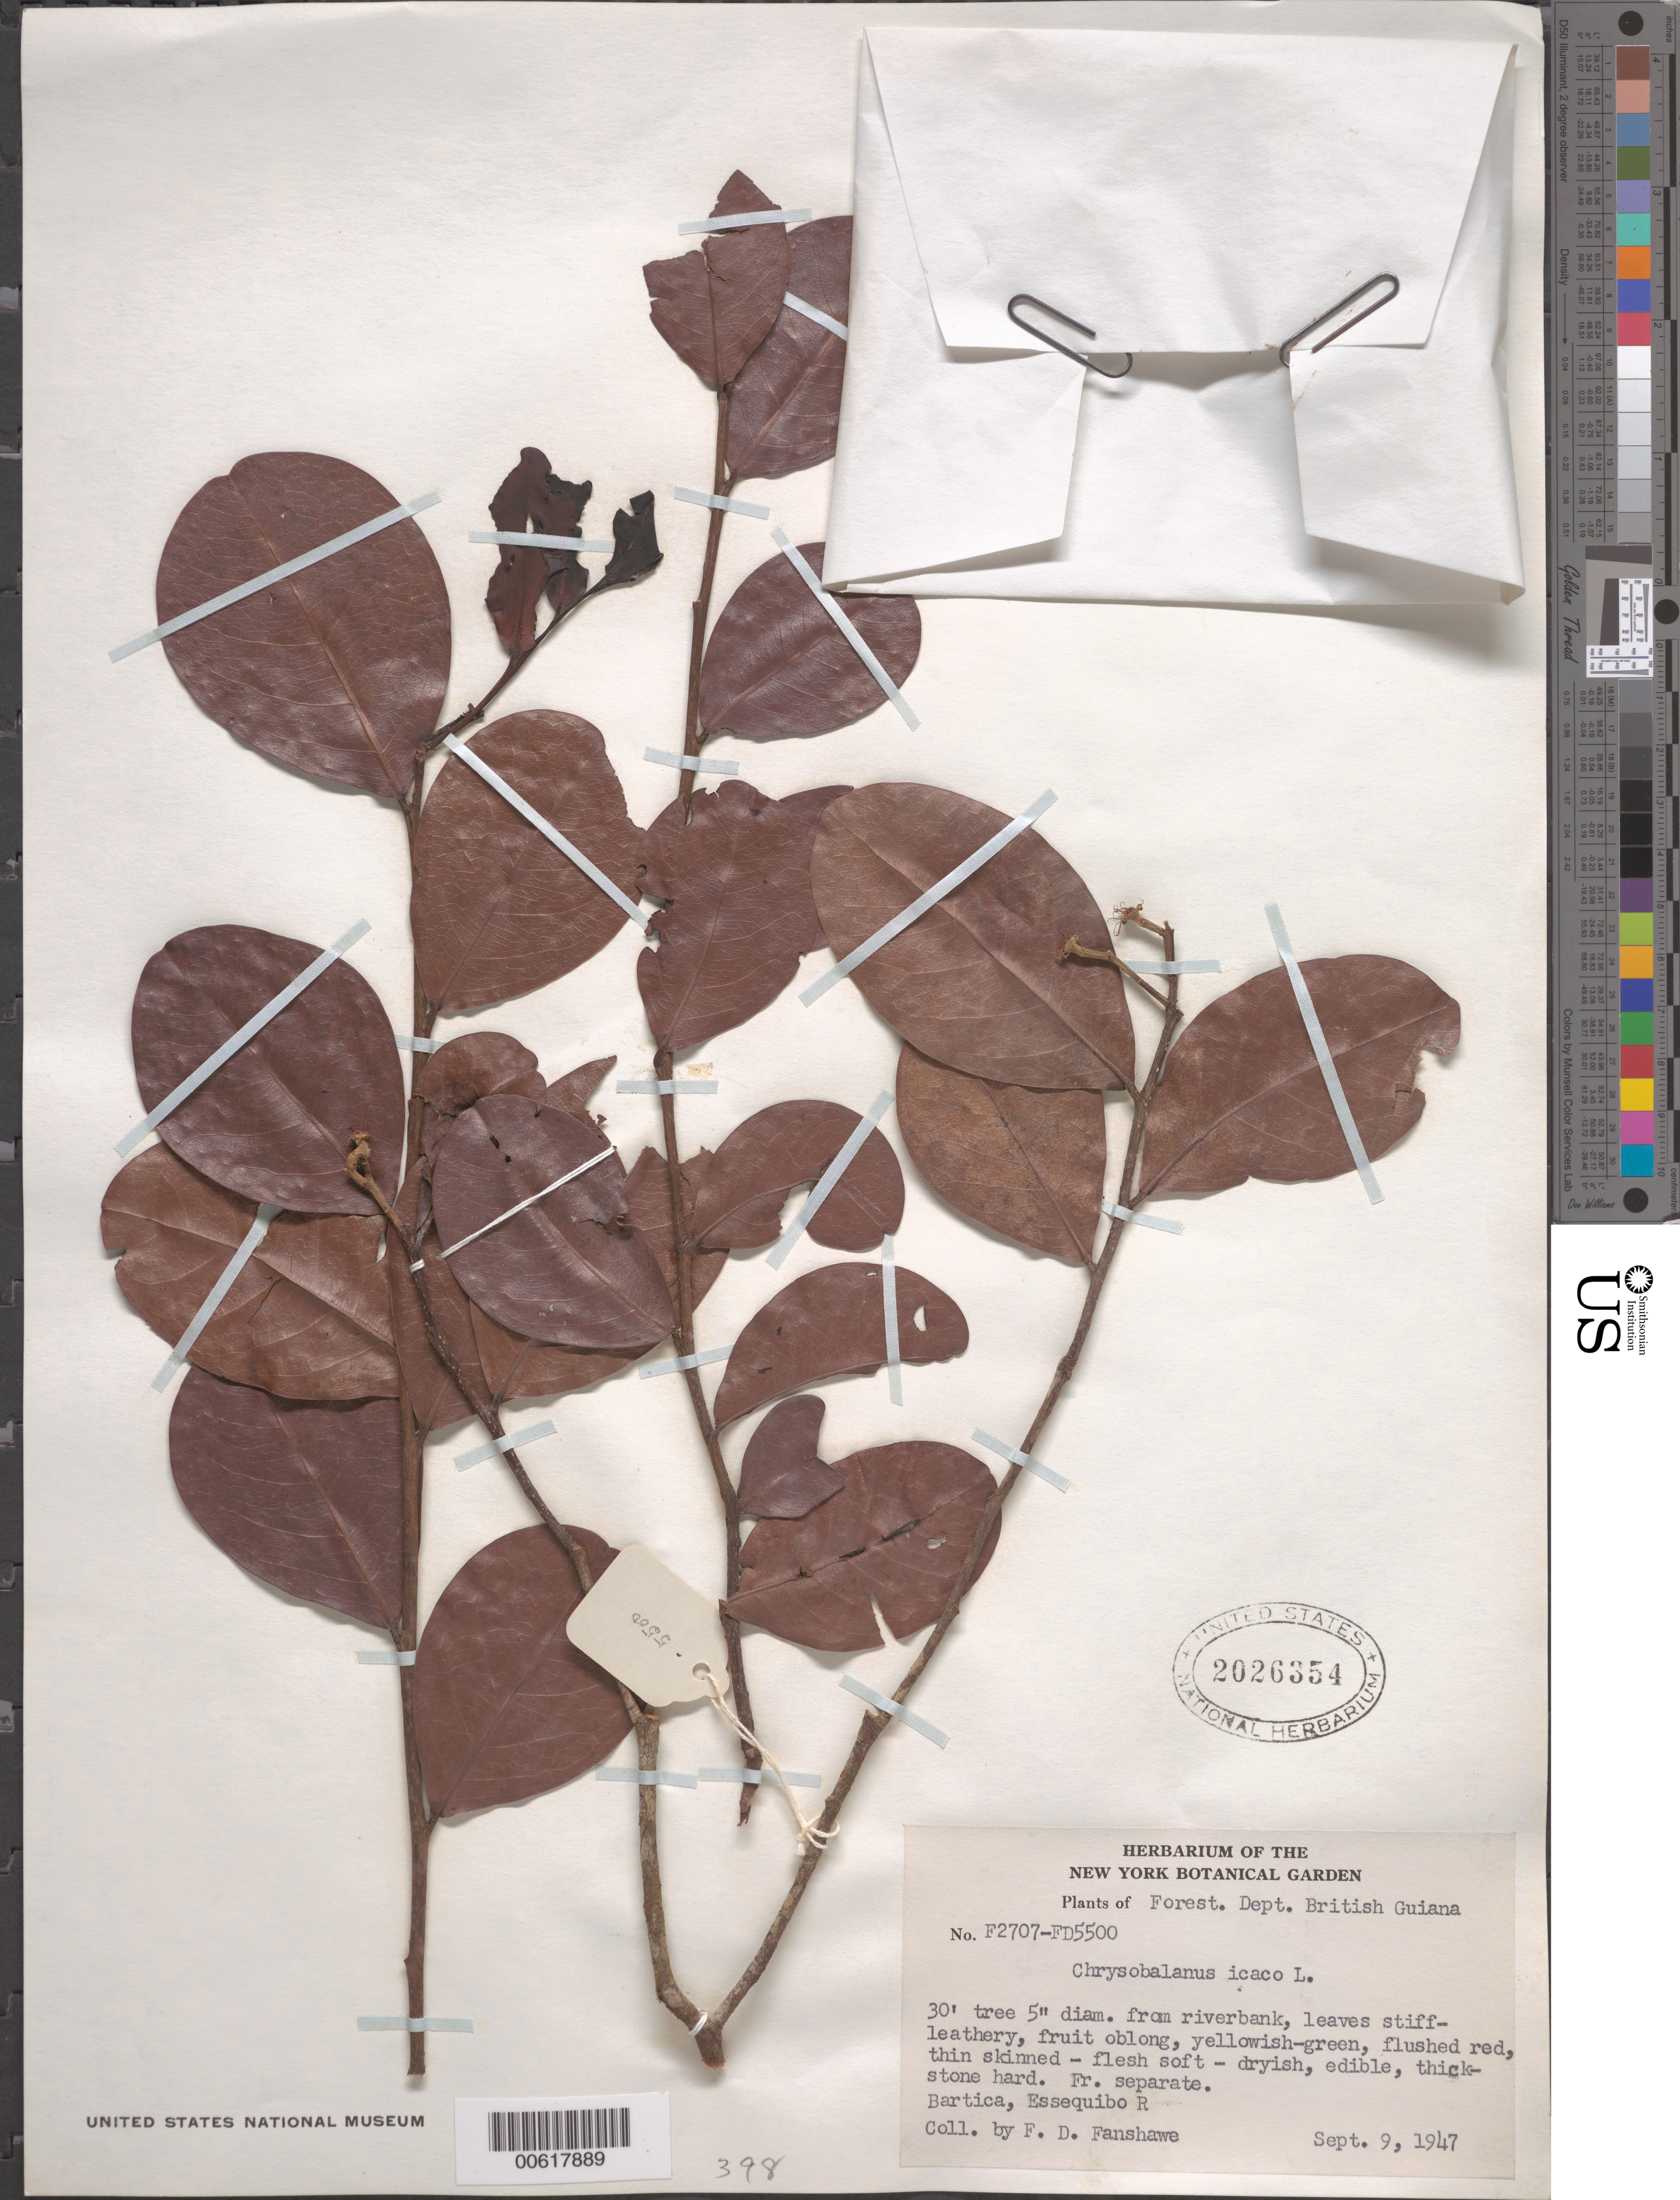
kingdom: Plantae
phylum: Tracheophyta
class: Magnoliopsida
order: Malpighiales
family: Chrysobalanaceae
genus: Chrysobalanus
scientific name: Chrysobalanus icaco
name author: L.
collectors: D. B. Fanshawe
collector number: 2707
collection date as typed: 9-Sep-47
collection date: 1947-09-09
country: Guyana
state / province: Cuyuni-Mazaruni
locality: Bartica, Essequibo R.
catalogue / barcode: US 2026354